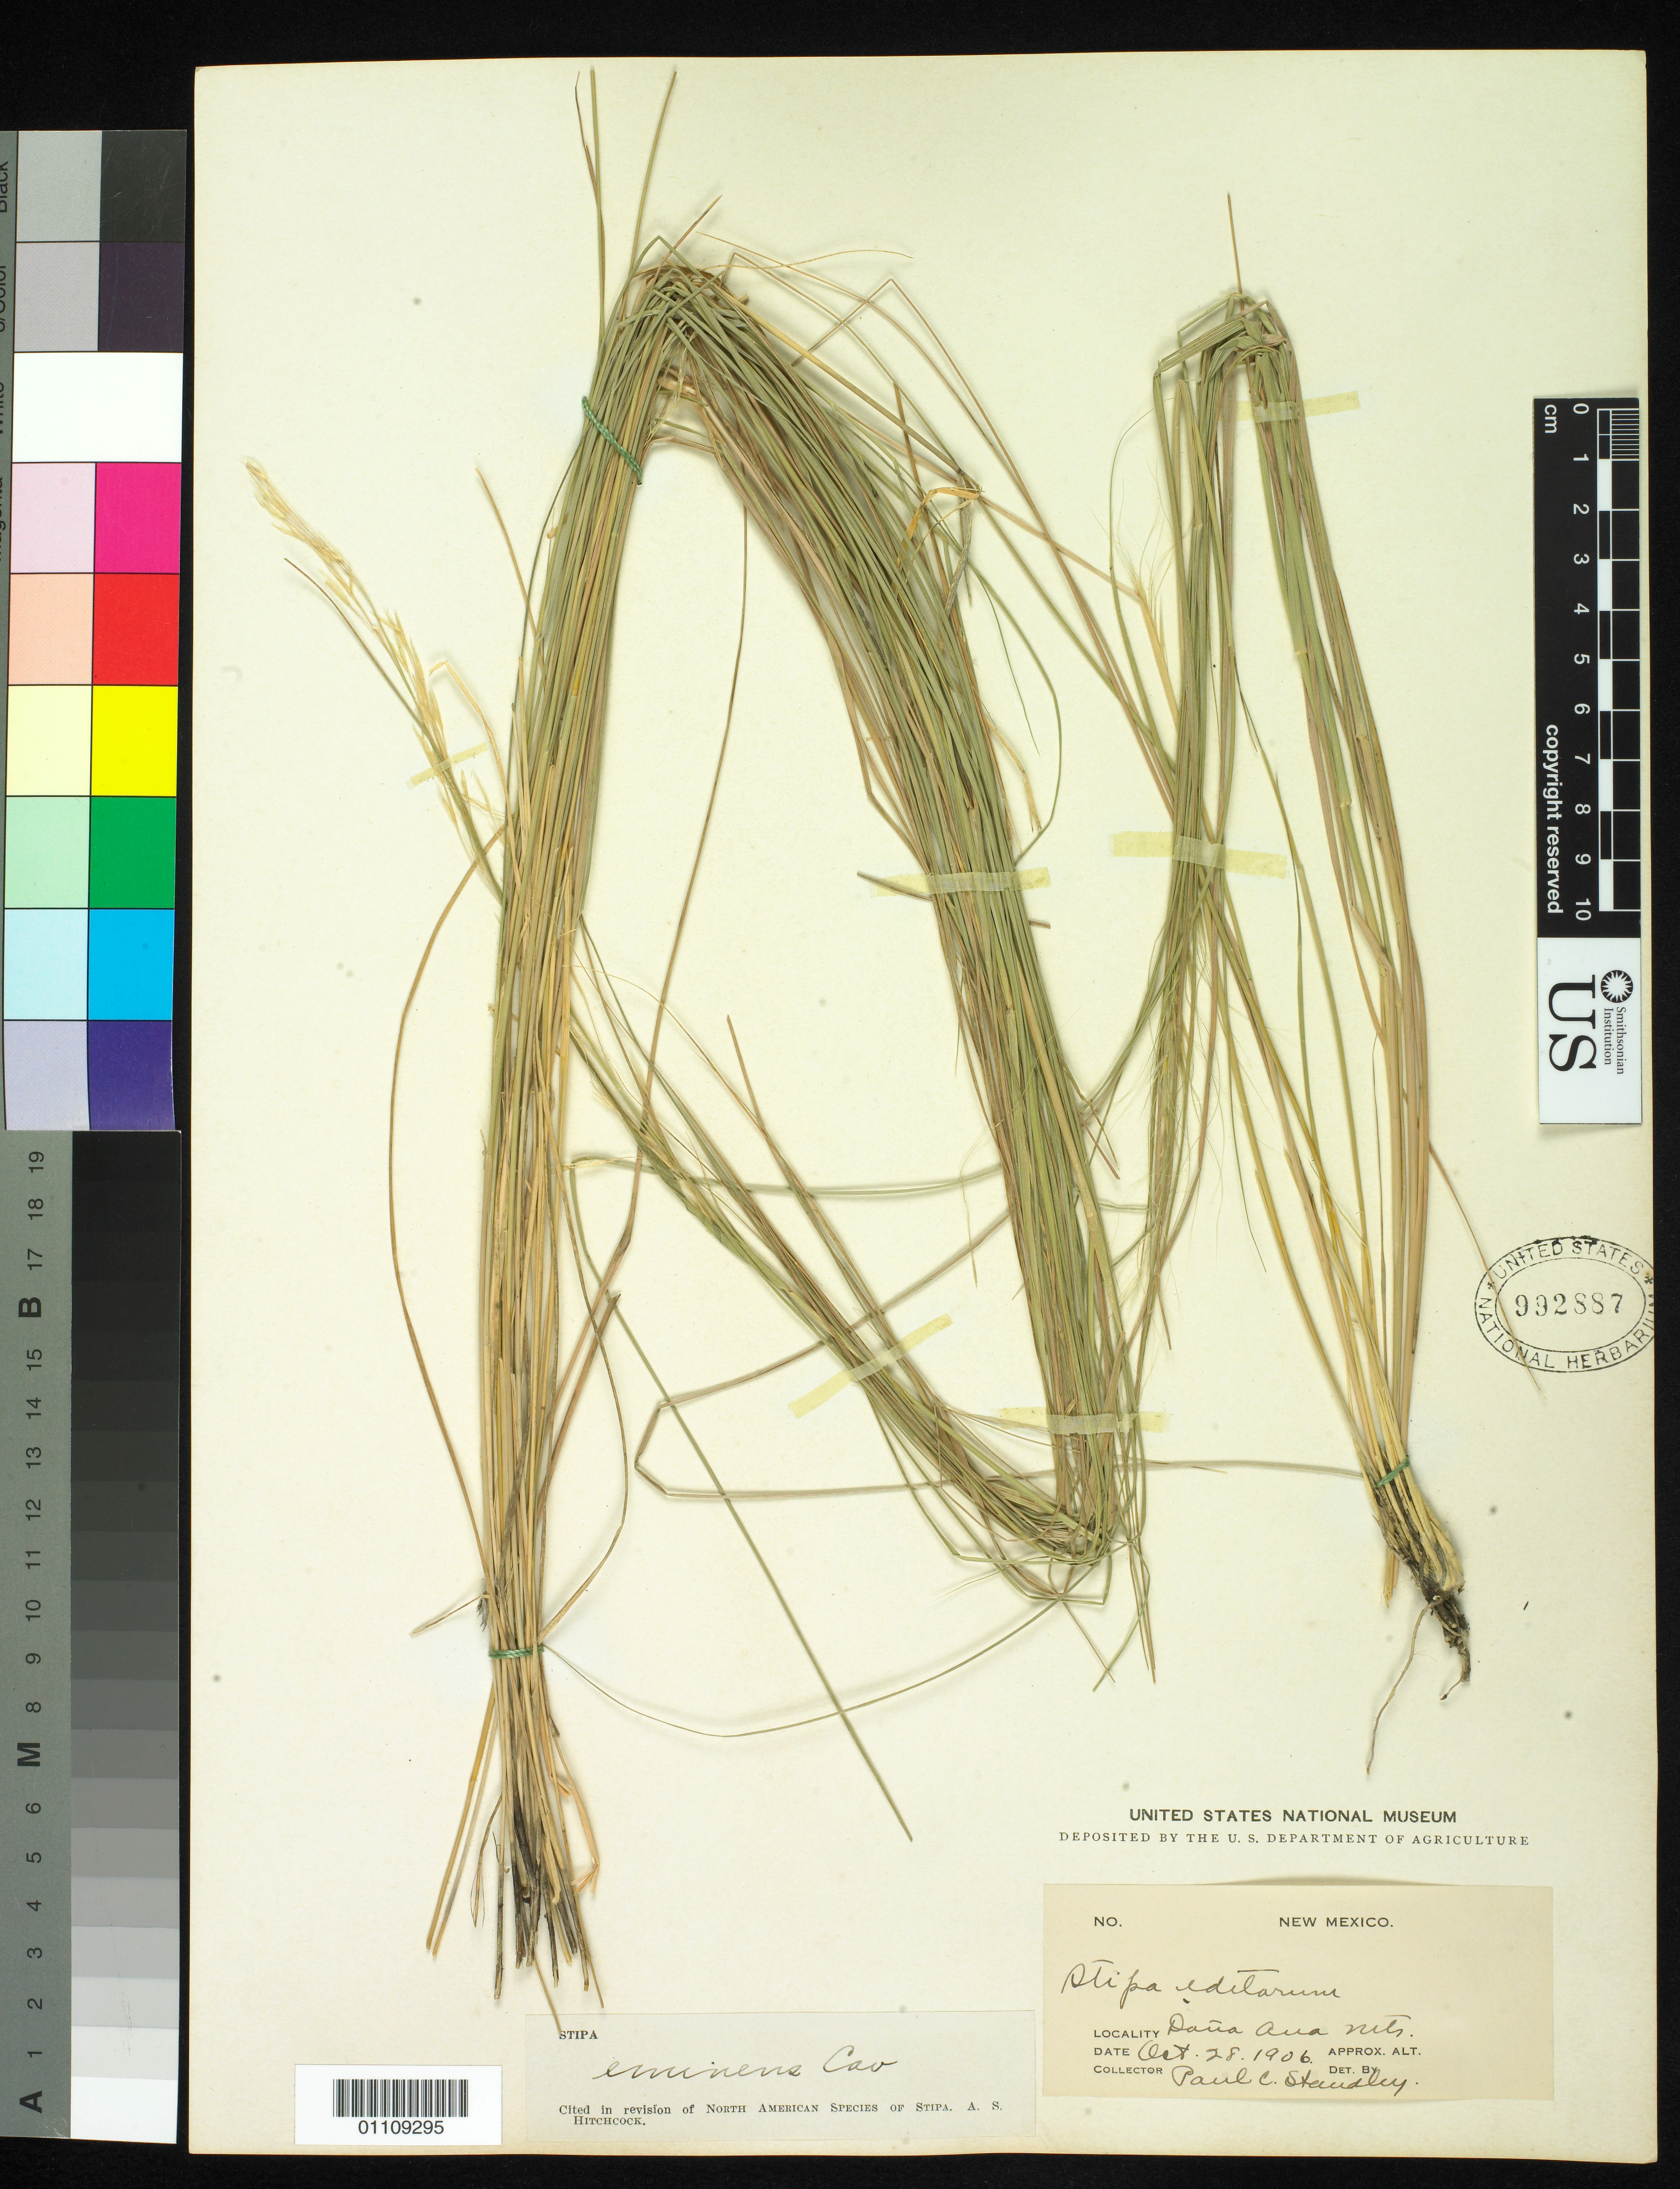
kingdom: Plantae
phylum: Tracheophyta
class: Liliopsida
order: Poales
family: Poaceae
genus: Pseudoeriocoma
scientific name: Pseudoeriocoma eminens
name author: (Cav.) Romasch.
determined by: Poaceae Reorganization Project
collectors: P. C. Standley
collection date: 1906-10-28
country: United States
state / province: New Mexico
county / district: Dona Ana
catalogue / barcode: US 992887